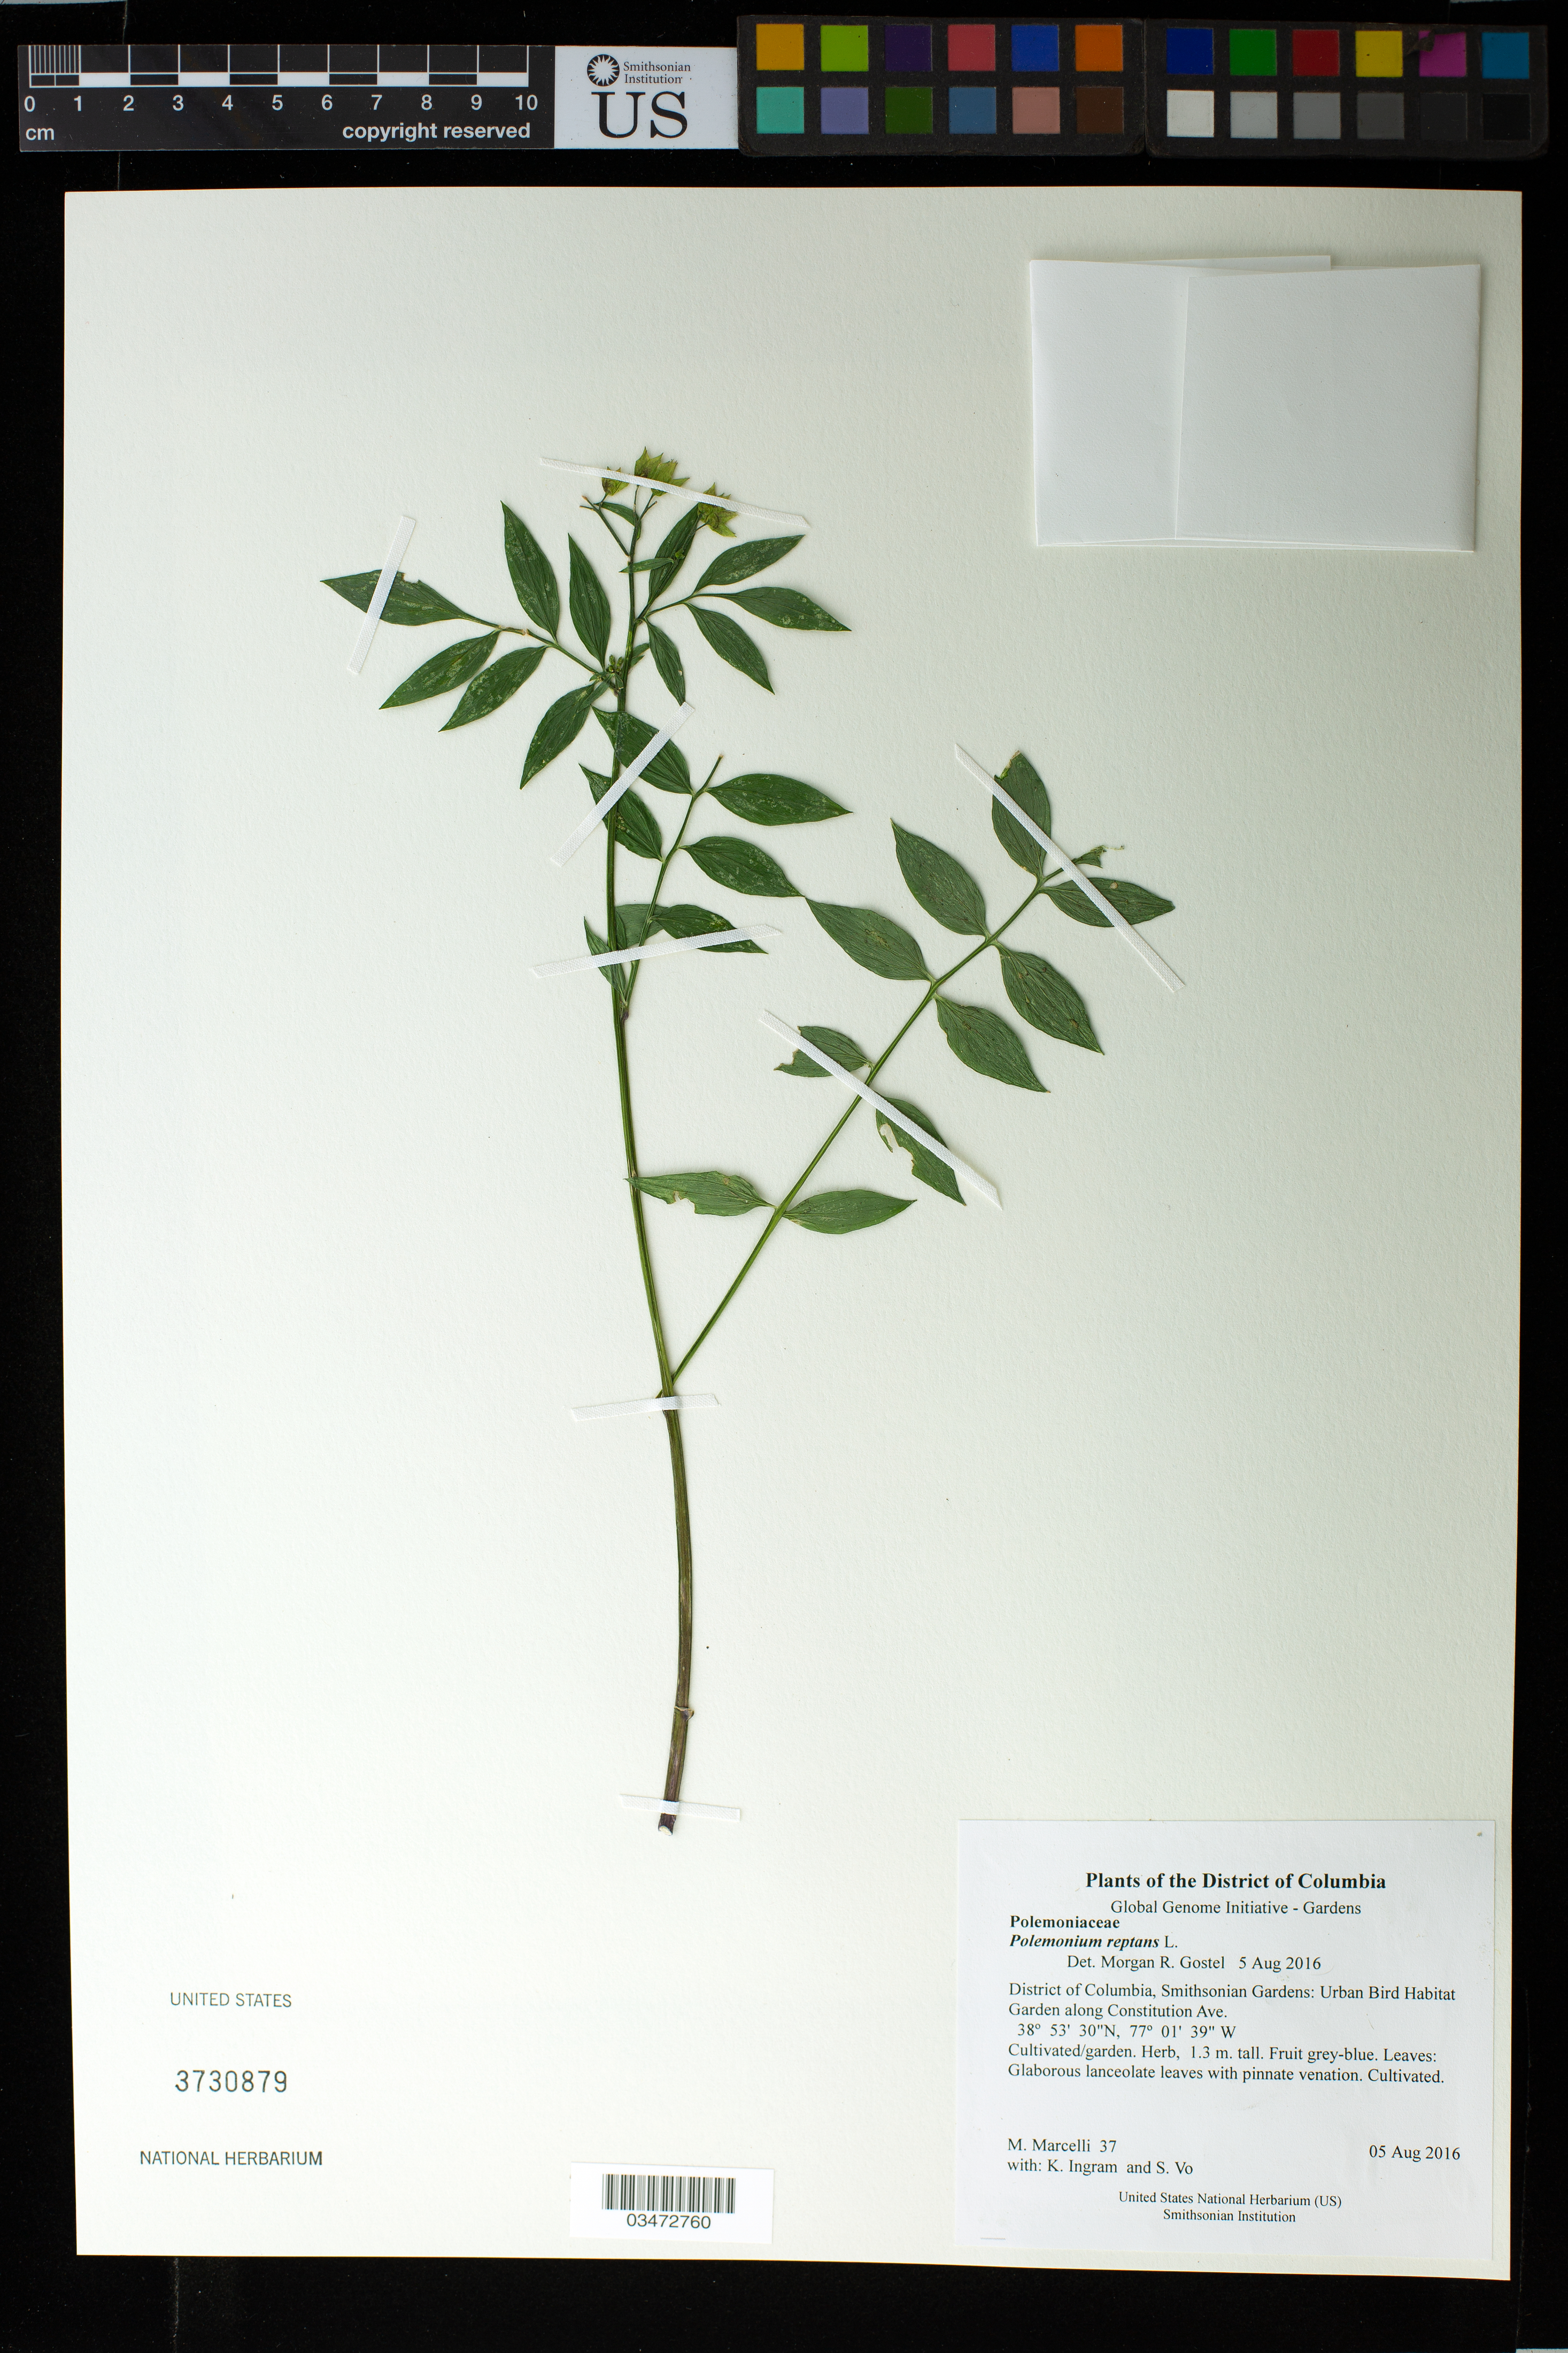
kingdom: Plantae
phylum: Tracheophyta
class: Magnoliopsida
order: Ericales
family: Polemoniaceae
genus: Polemonium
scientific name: Polemonium reptans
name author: L.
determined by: Gostel, Morgan R., (BRIT), Botanical Research Institute of Texas (UNITED STATES)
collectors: M. Marcelli, K. S. Ingram & S. Vo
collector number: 37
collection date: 2016-08-05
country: United States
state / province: District of Columbia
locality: Smithsonian Gardens: Urban Bird Habitat Garden along Constitution Ave.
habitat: Cultivated/garden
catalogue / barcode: US 3730879